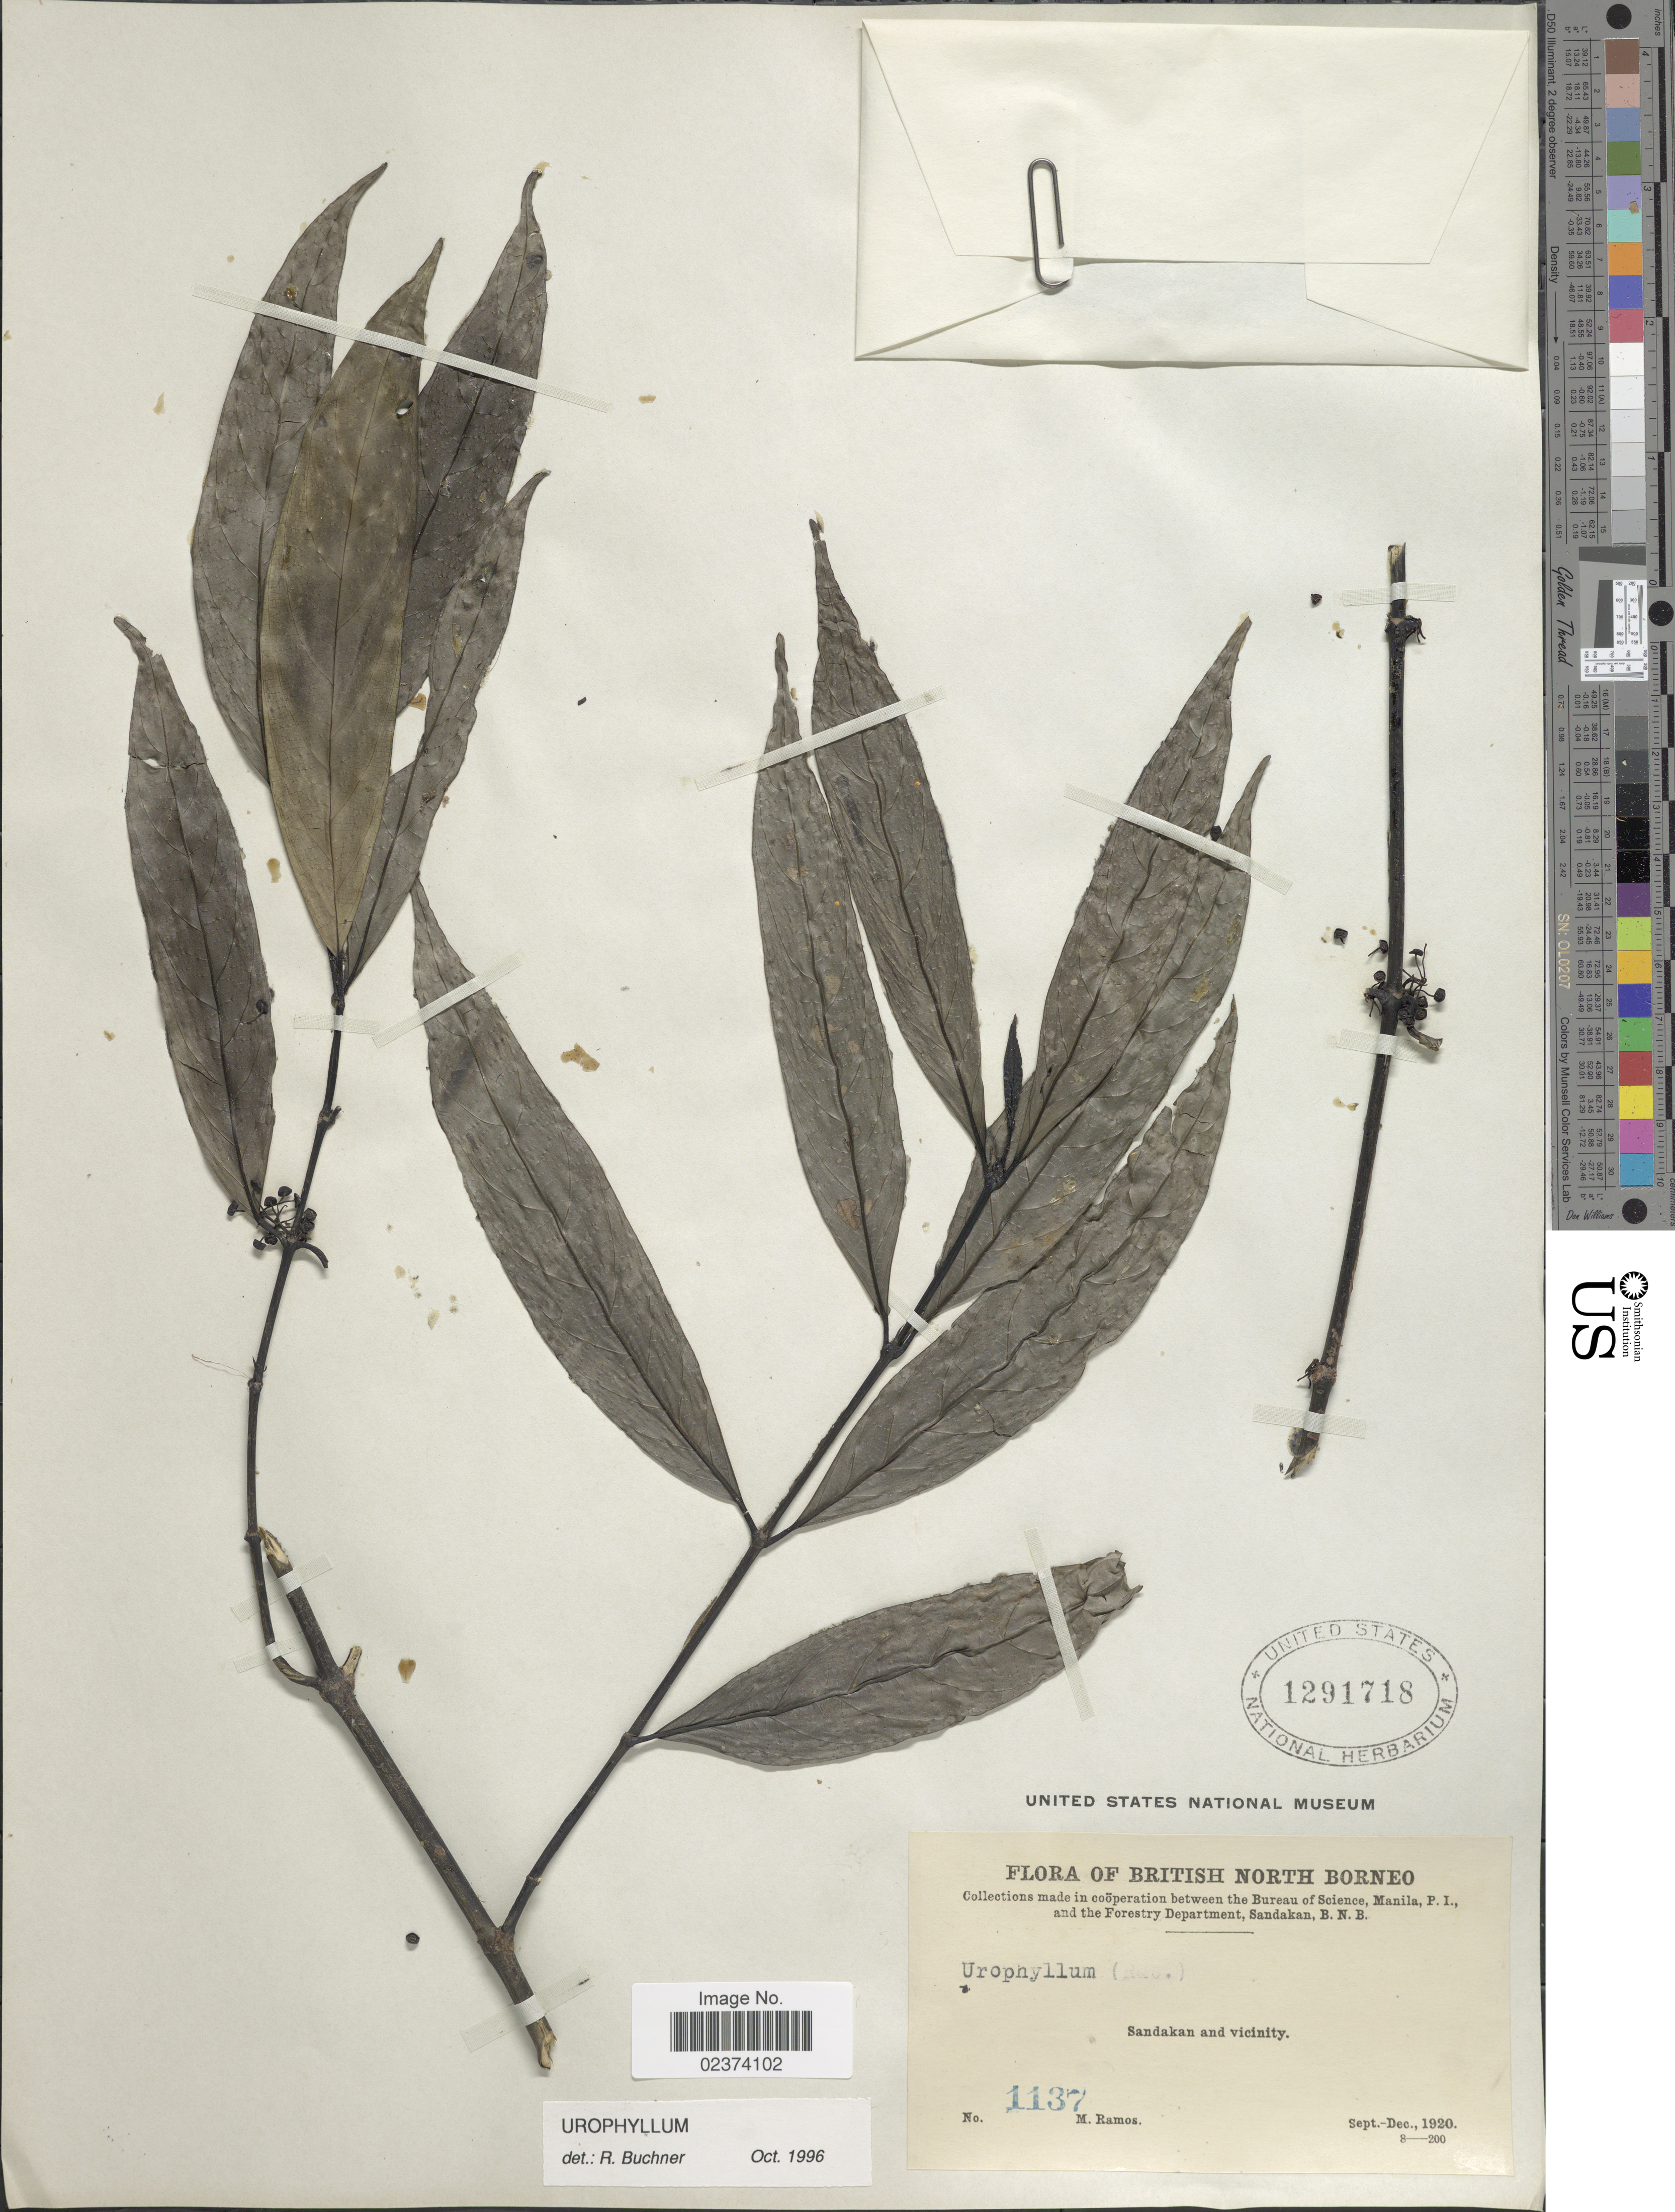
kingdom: Plantae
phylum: Tracheophyta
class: Magnoliopsida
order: Gentianales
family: Rubiaceae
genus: Urophyllum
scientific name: Urophyllum sp.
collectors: M. Ramos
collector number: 1137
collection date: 1920-09/1920-12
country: Malaysia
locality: British North Borneo, Sandakan and Vicinity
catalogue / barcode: US 1291718